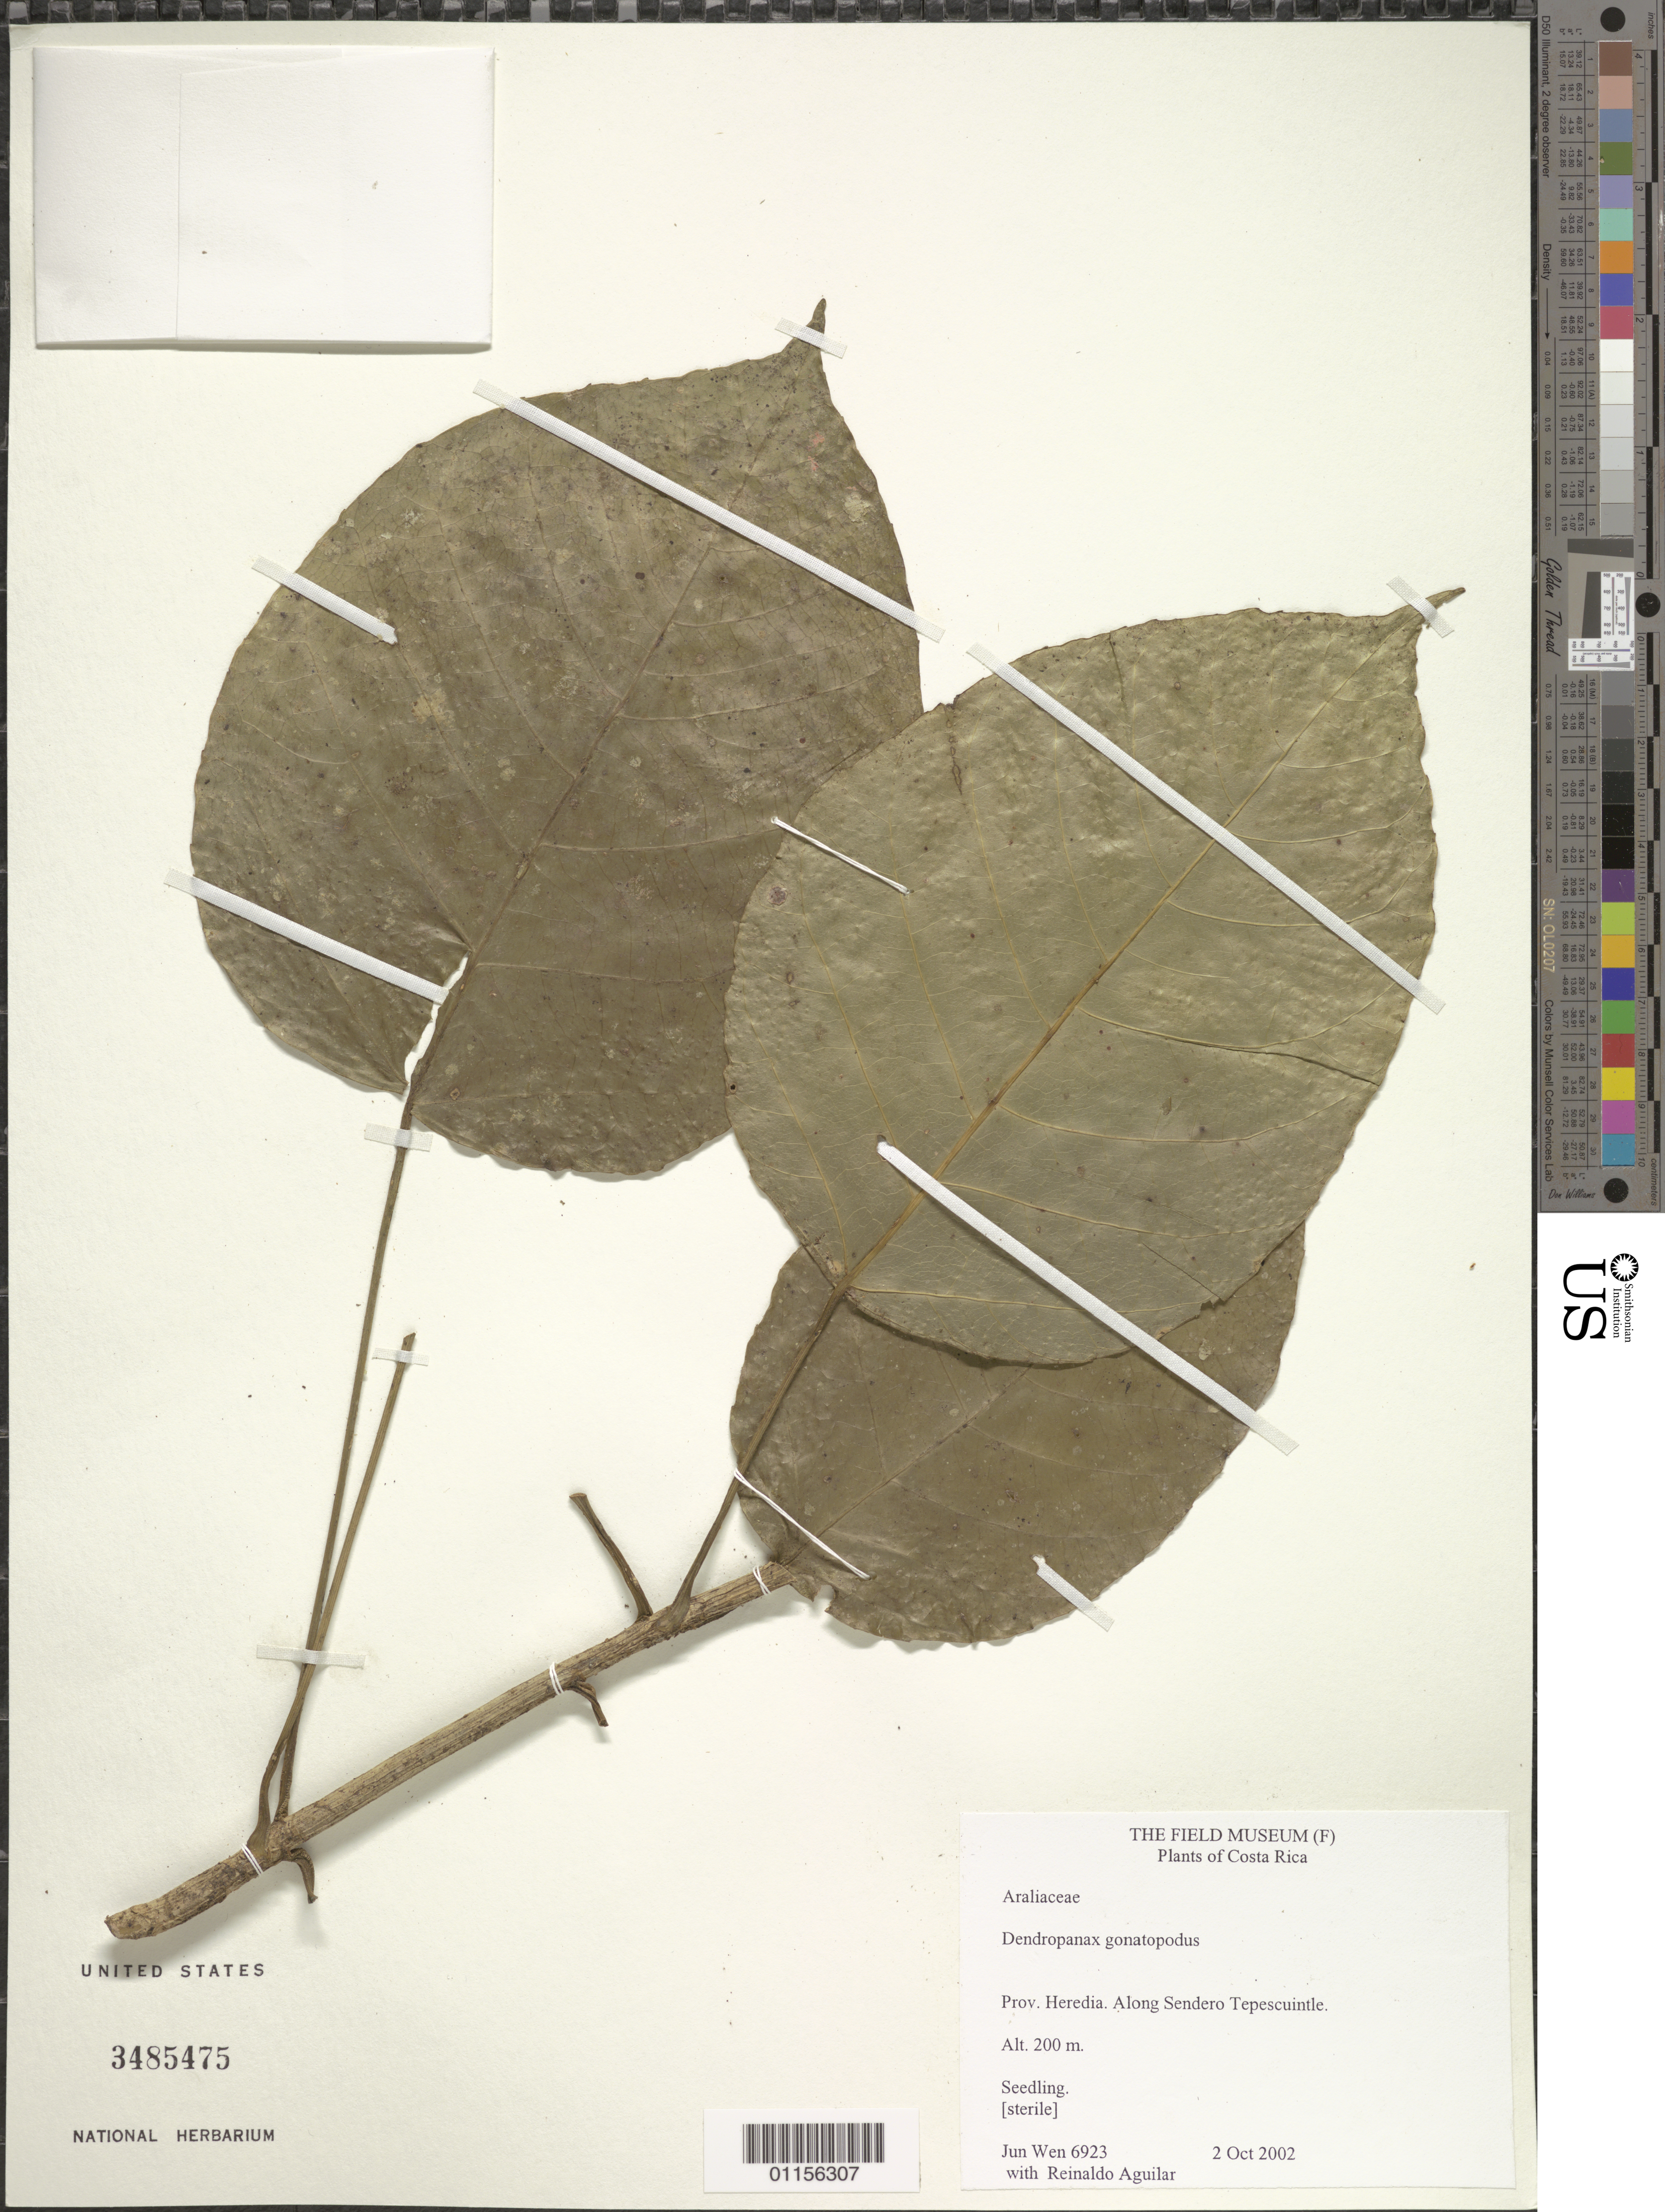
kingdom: Plantae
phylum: Tracheophyta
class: Magnoliopsida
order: Apiales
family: Araliaceae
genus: Dendropanax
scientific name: Dendropanax gonatopodus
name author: (Donn. Sm.) A.C. Sm.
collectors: J. Wen & R. Aguilar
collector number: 6923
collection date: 2002-10-02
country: Costa Rica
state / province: Heredia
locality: Along Sendero Tepescuintle.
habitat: Seedling.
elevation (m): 200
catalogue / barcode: US 3485475